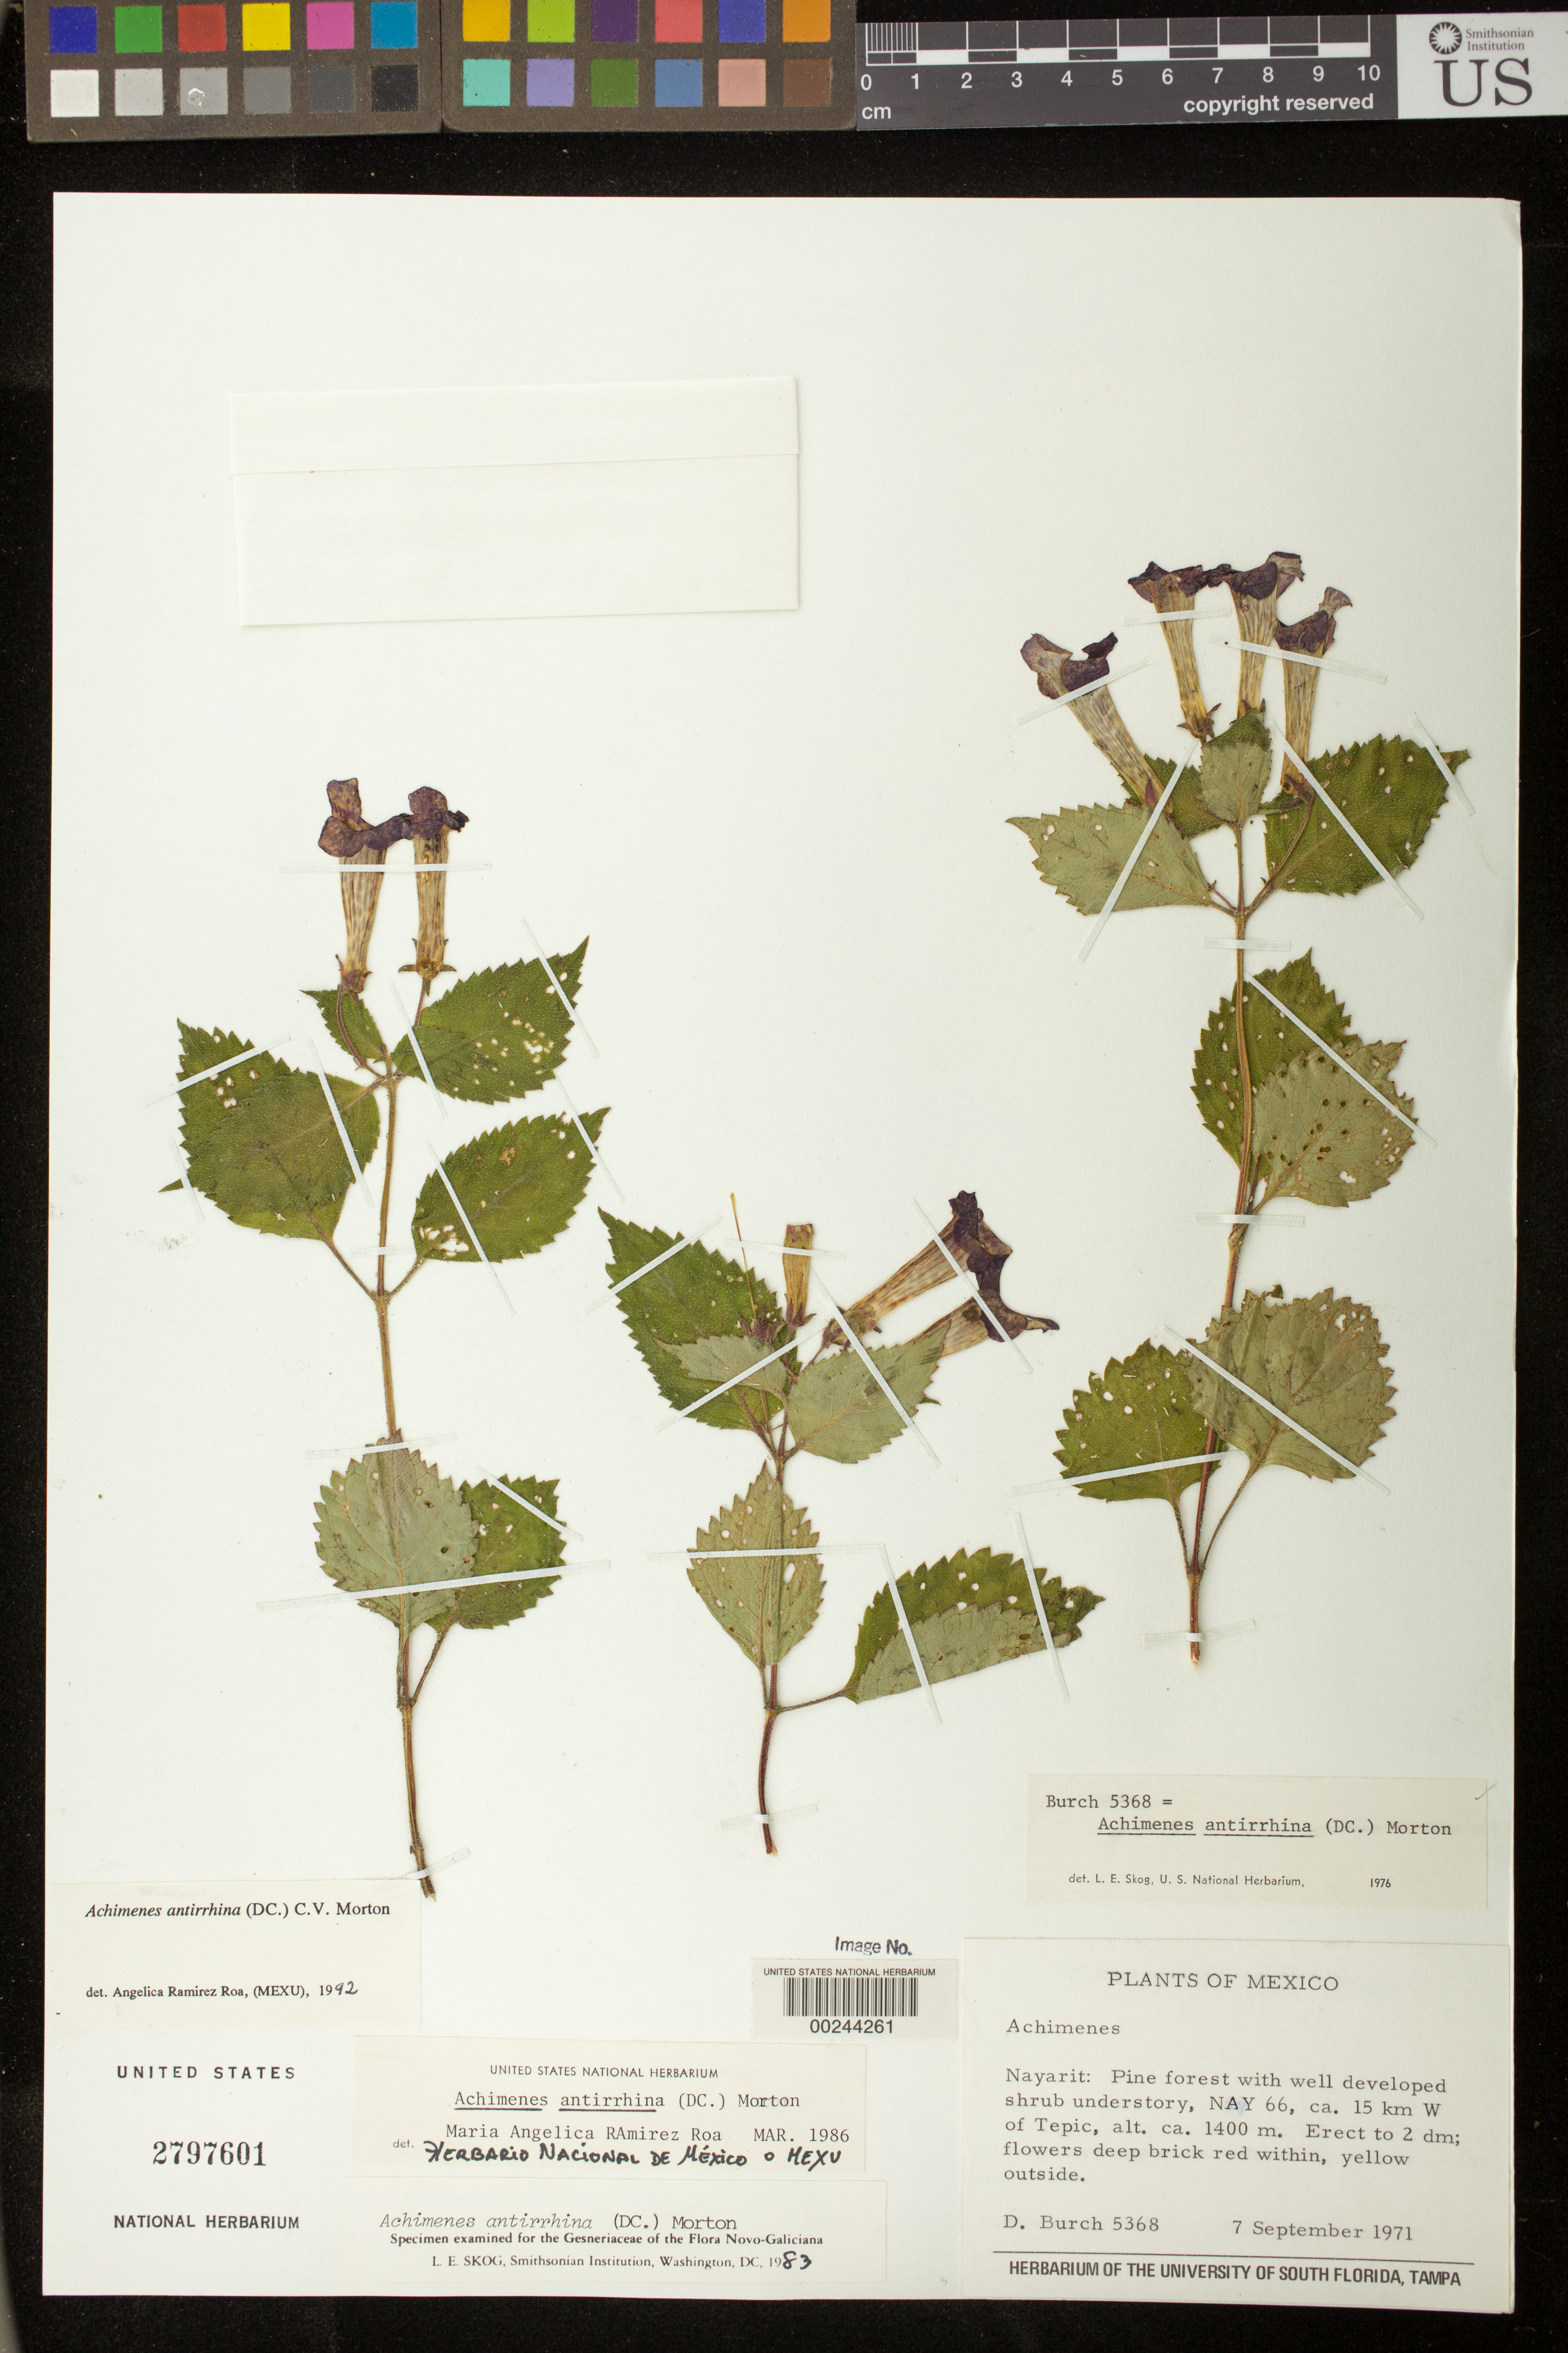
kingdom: Plantae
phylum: Tracheophyta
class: Magnoliopsida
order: Lamiales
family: Gesneriaceae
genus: Achimenes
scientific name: Achimenes antirrhina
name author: (DC.) C.V. Morton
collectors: D. Burch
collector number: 5368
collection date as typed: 07 Sep 1971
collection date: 1971-09-07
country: Mexico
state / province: Nayarit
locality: Nay 66, ca 15 km W of Tepic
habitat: Pine forest with well developed shrub understory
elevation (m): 1400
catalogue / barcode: US 2797601